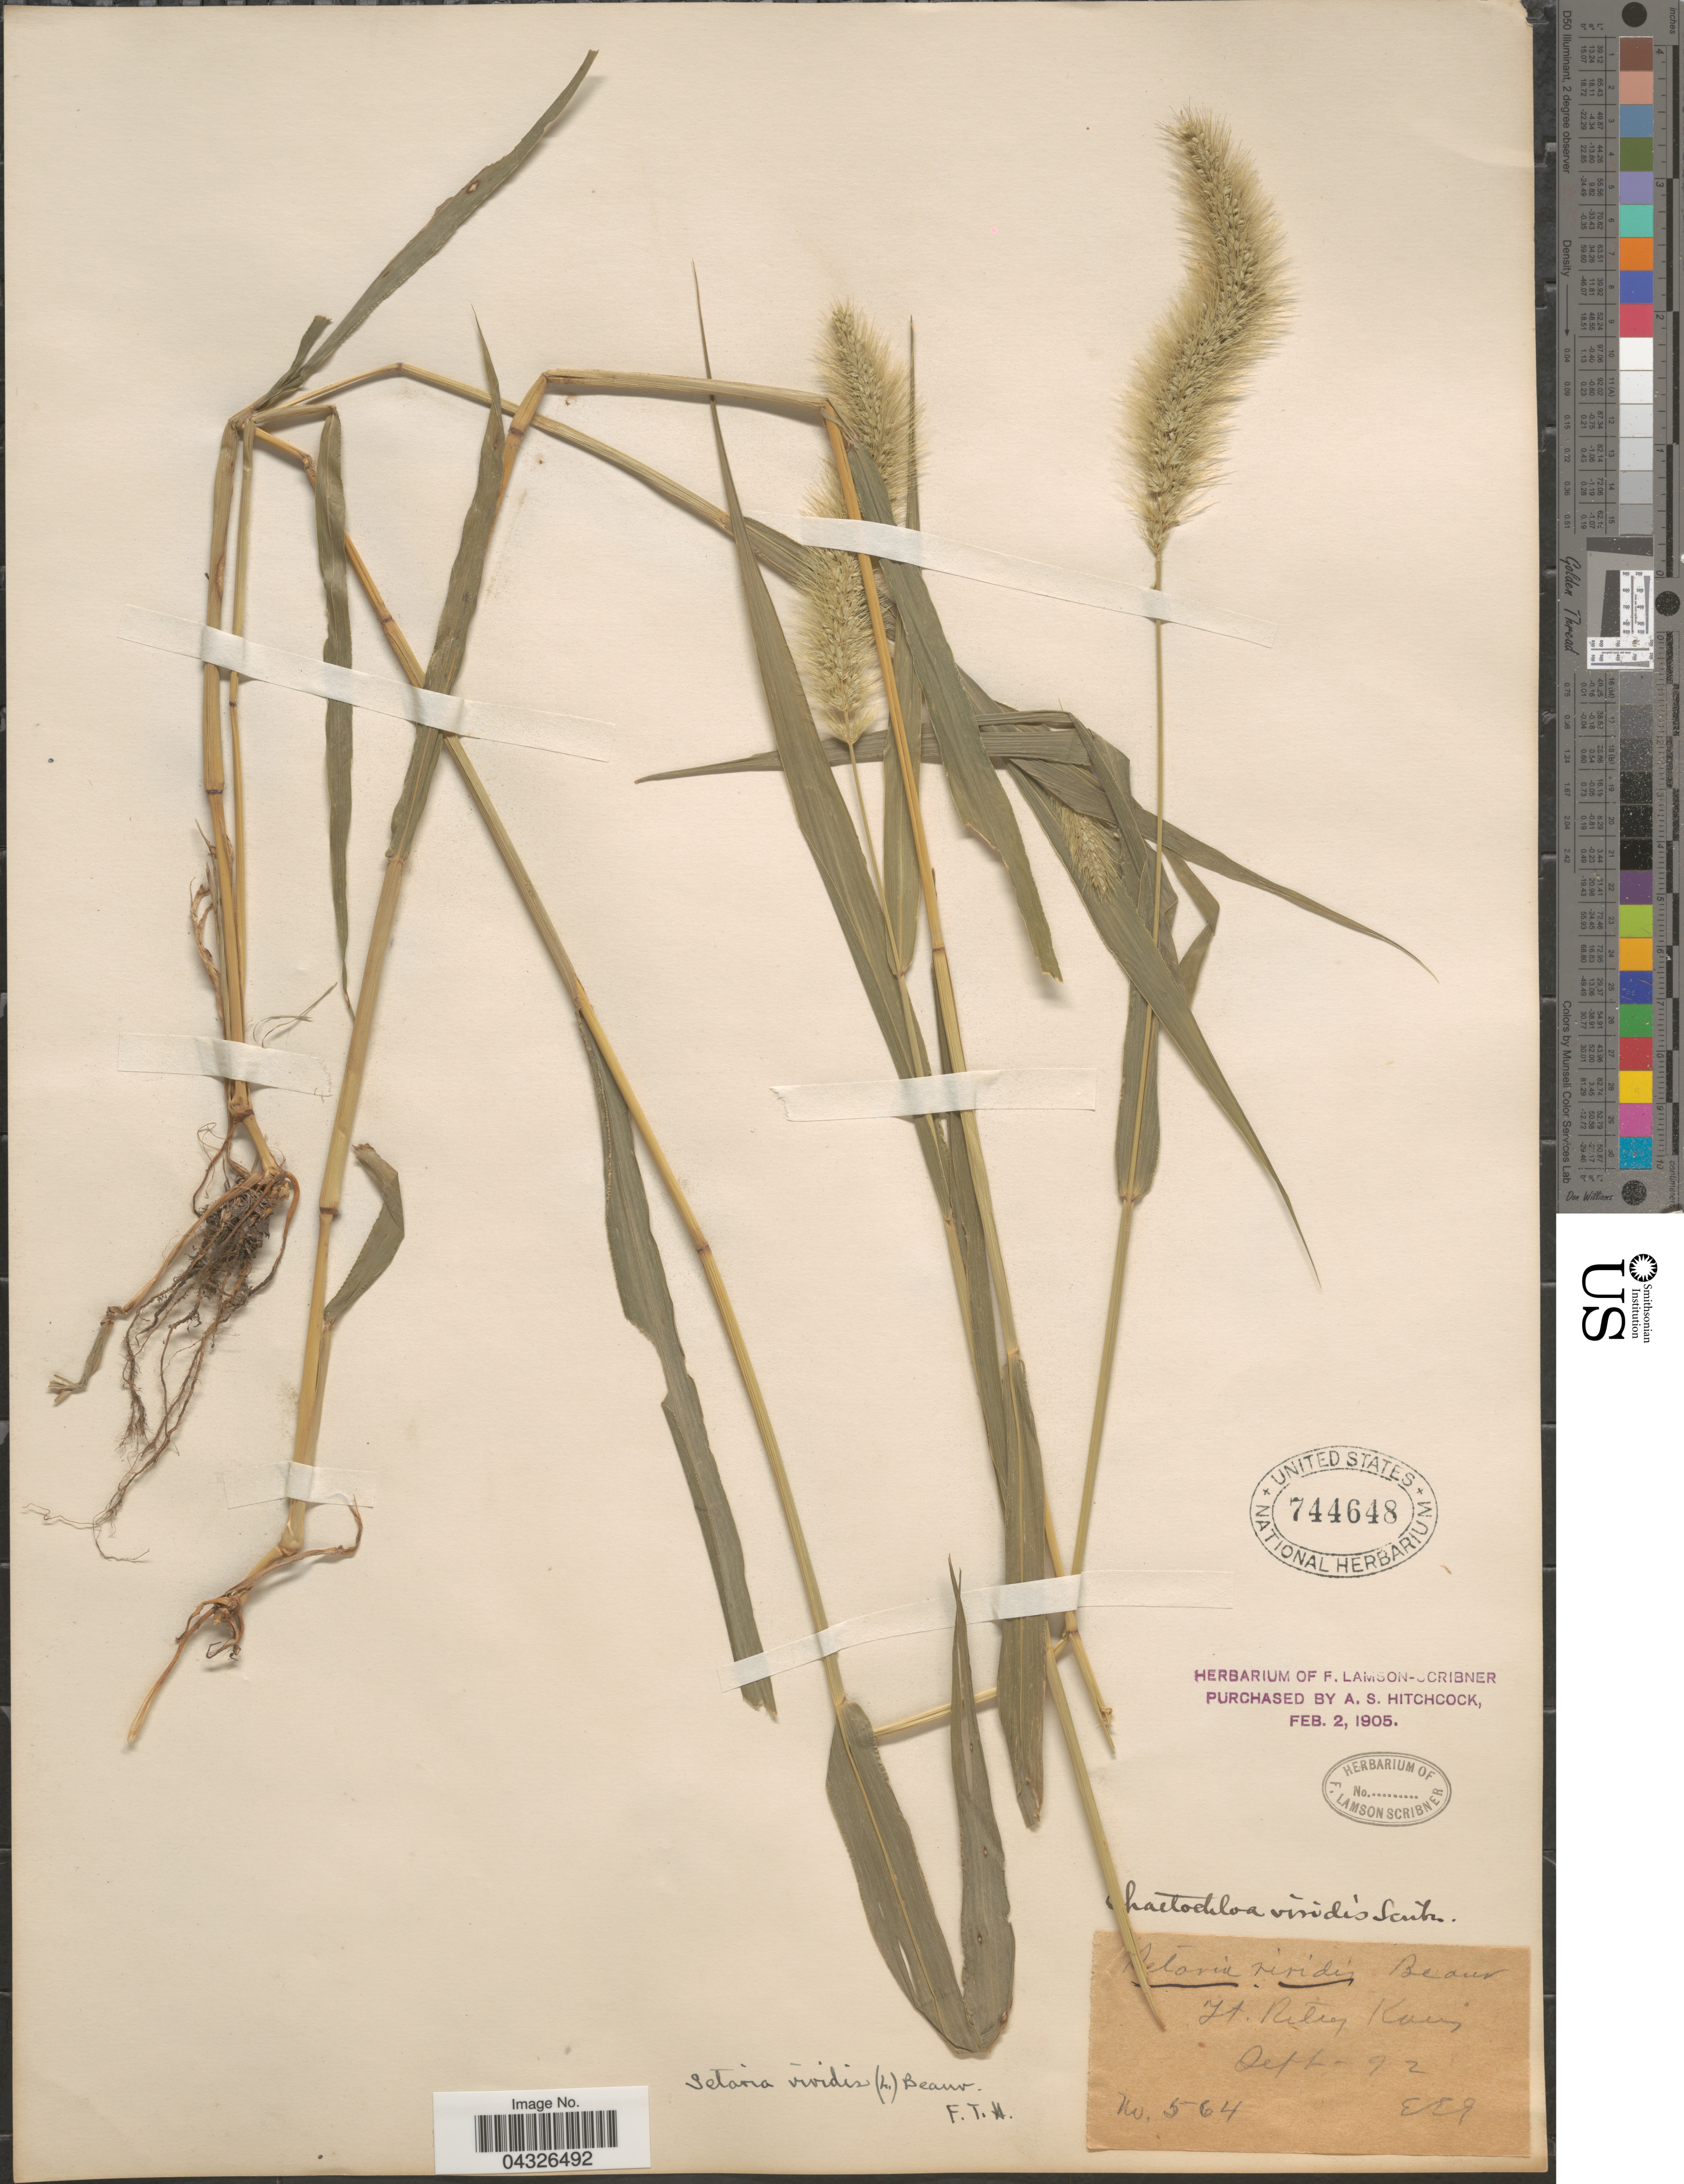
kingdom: Plantae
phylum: Tracheophyta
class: Liliopsida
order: Poales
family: Poaceae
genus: Setaria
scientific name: Setaria viridis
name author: (L.) P. Beauv.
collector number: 564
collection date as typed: Transcribed d/m/y: /9/92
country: United States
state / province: Kansas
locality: Ft. Riley.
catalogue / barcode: US 744648